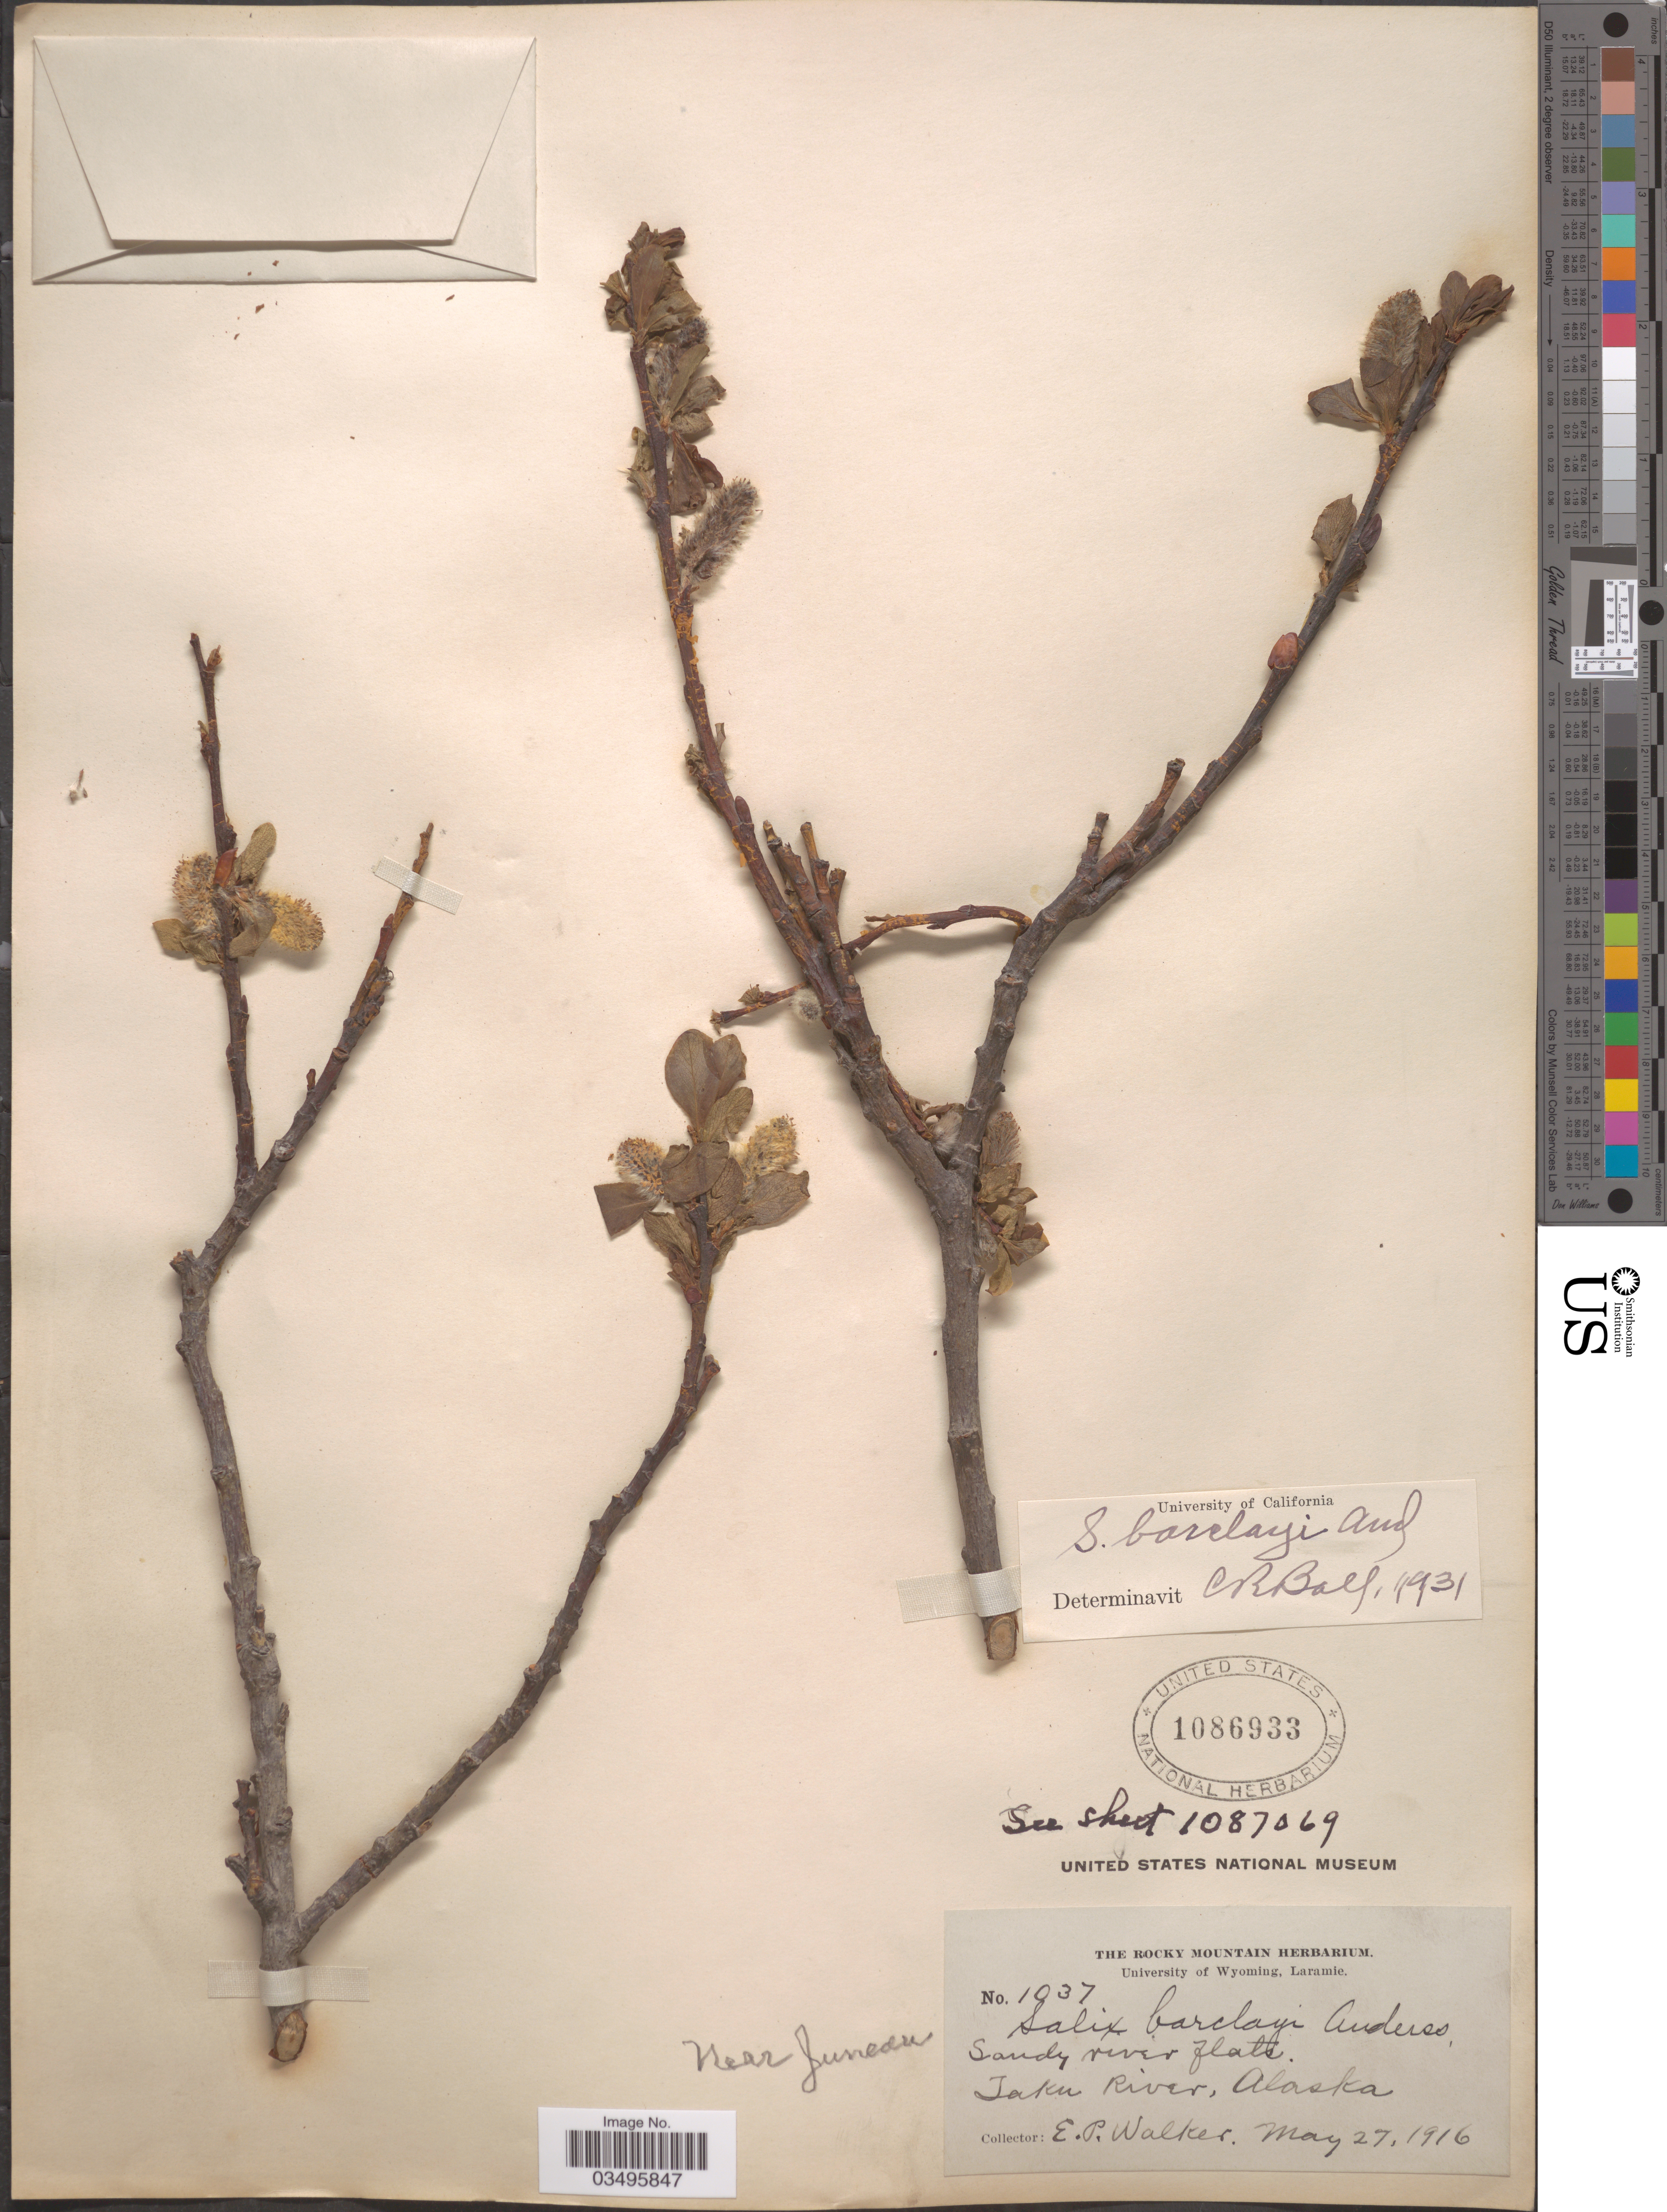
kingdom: Plantae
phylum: Tracheophyta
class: Magnoliopsida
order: Malpighiales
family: Salicaceae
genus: Salix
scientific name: Salix barclayi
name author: Andersson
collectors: E. Walker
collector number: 1037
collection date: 1916-05-27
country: United States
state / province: Alaska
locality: Near Juneau. Taku River.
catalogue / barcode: US 1086933